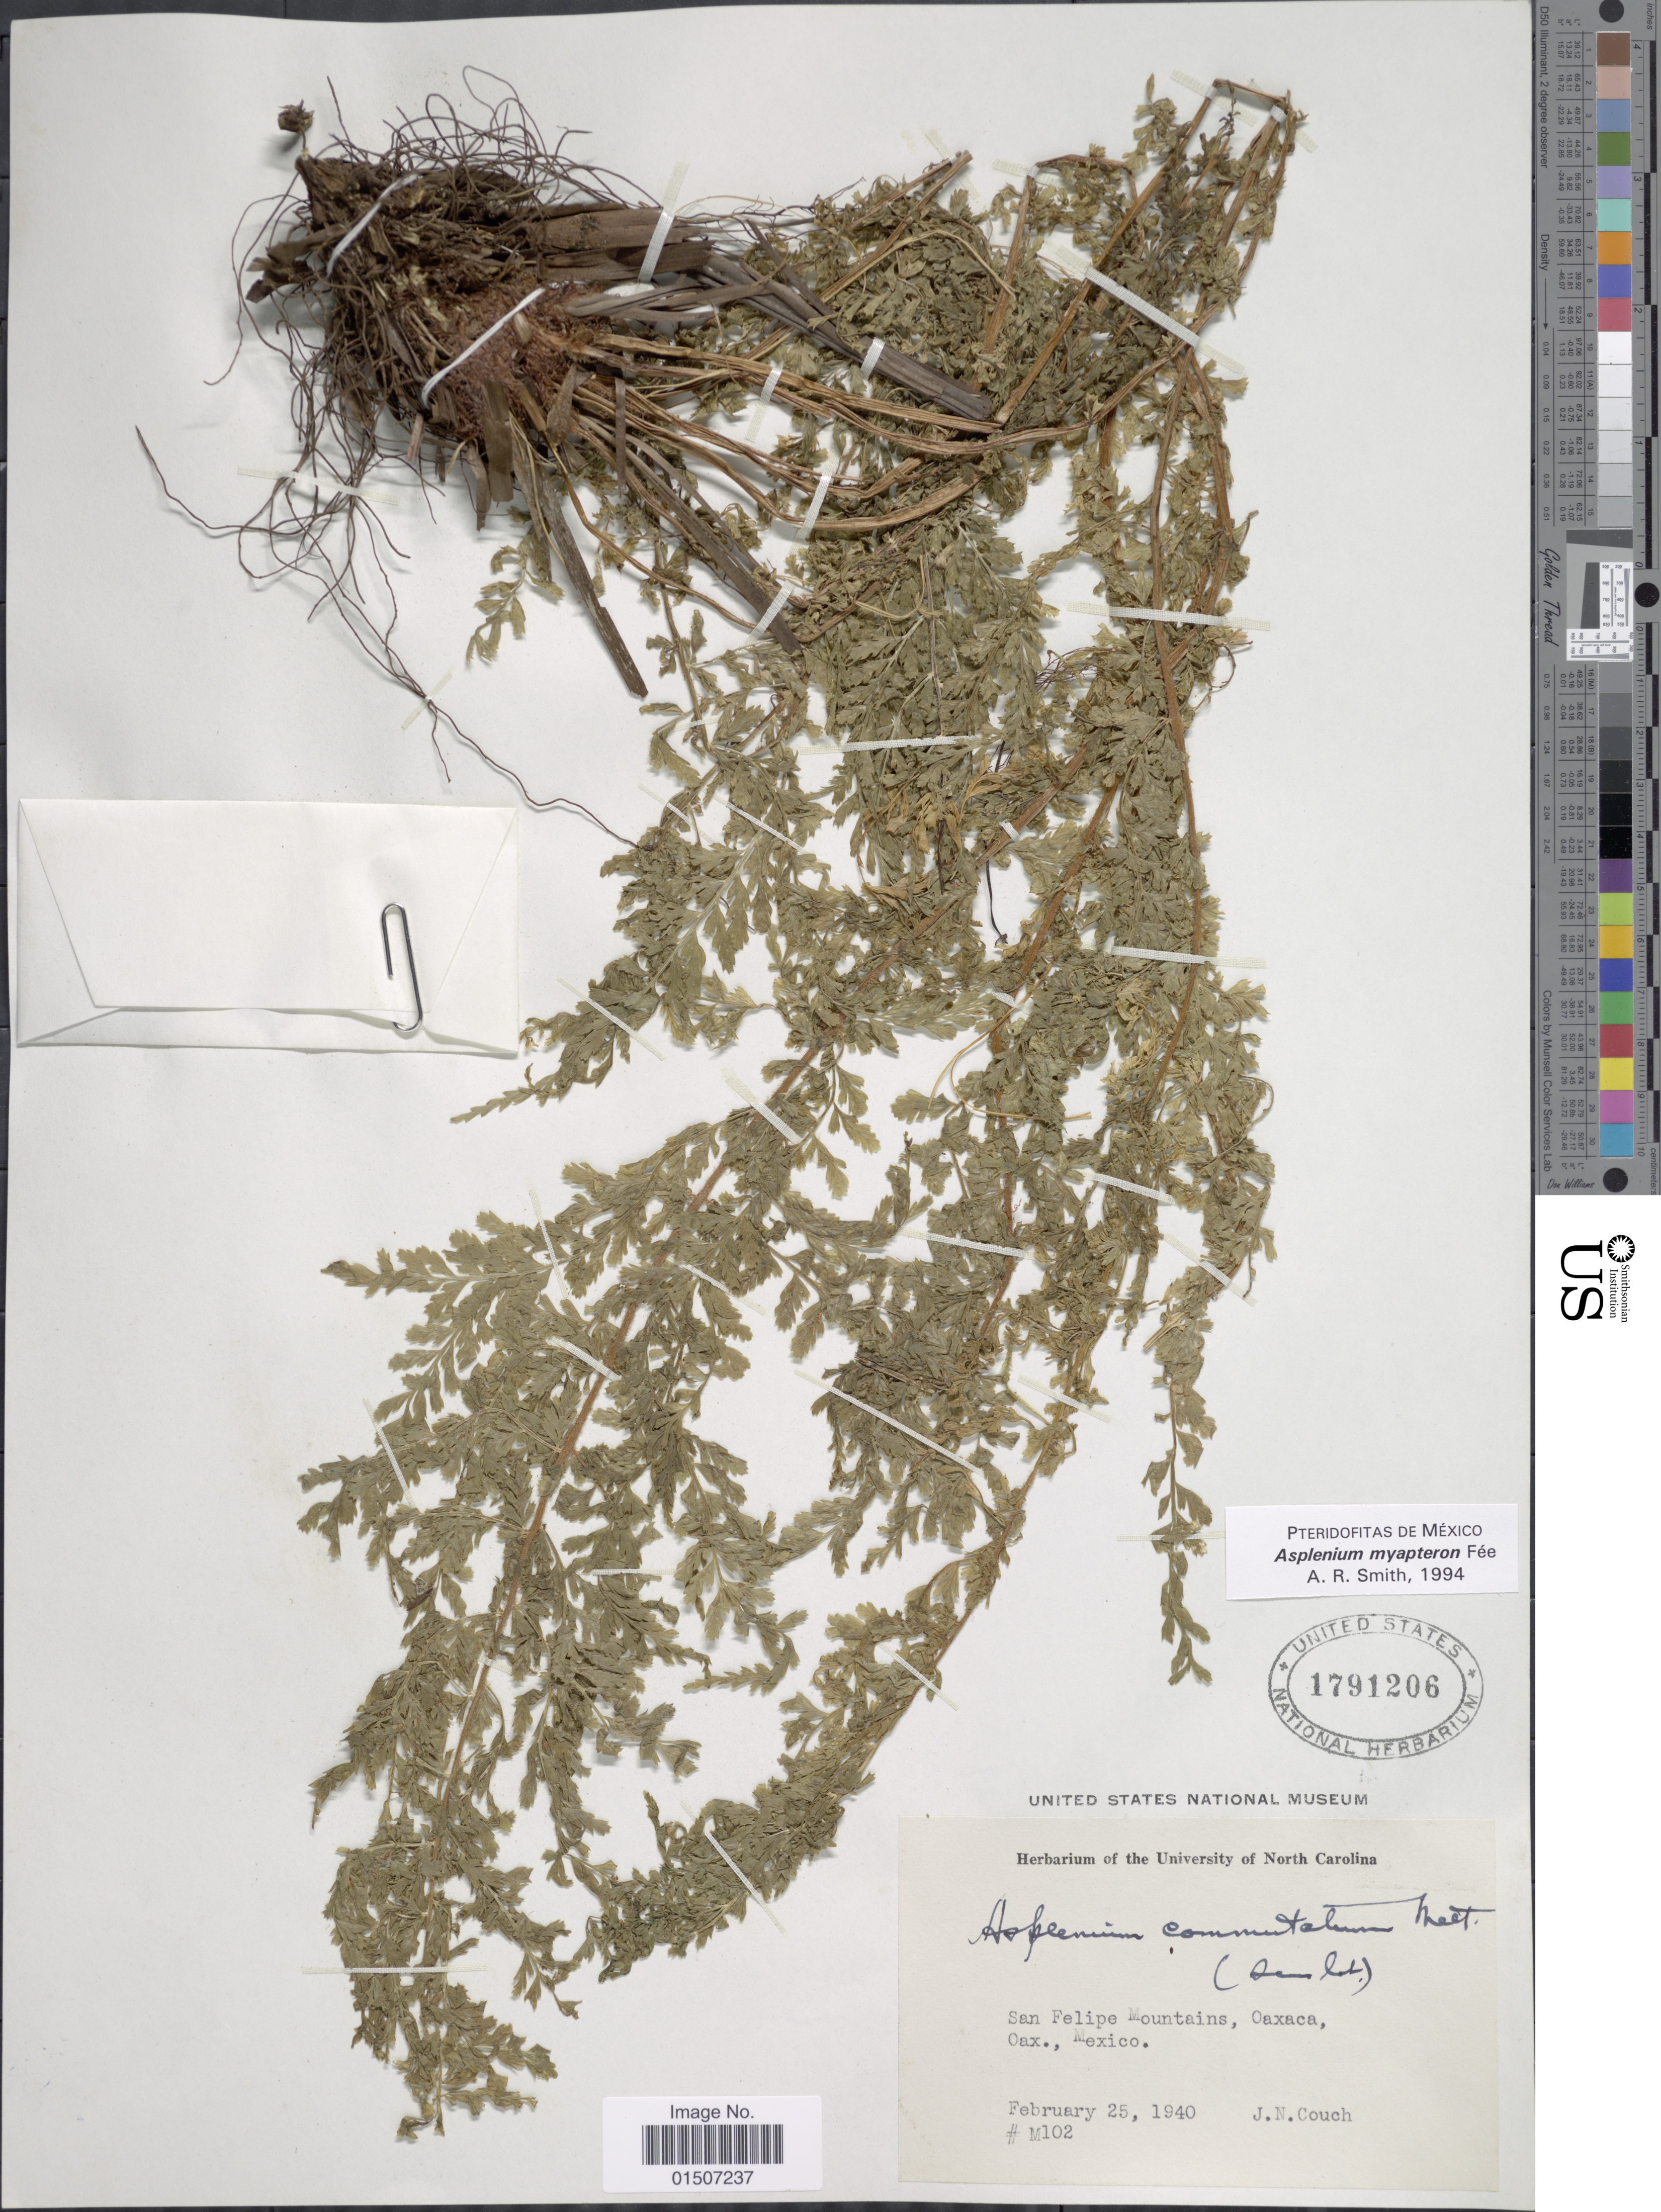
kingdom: Plantae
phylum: Tracheophyta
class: Polypodiopsida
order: Polypodiales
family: Aspleniaceae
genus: Asplenium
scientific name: Asplenium myapteron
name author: Fée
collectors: J. N. Couch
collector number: M102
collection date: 1940-02-25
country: Mexico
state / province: Oaxaca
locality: San Felipe Mountains, Oaxaca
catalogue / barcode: US 1791206